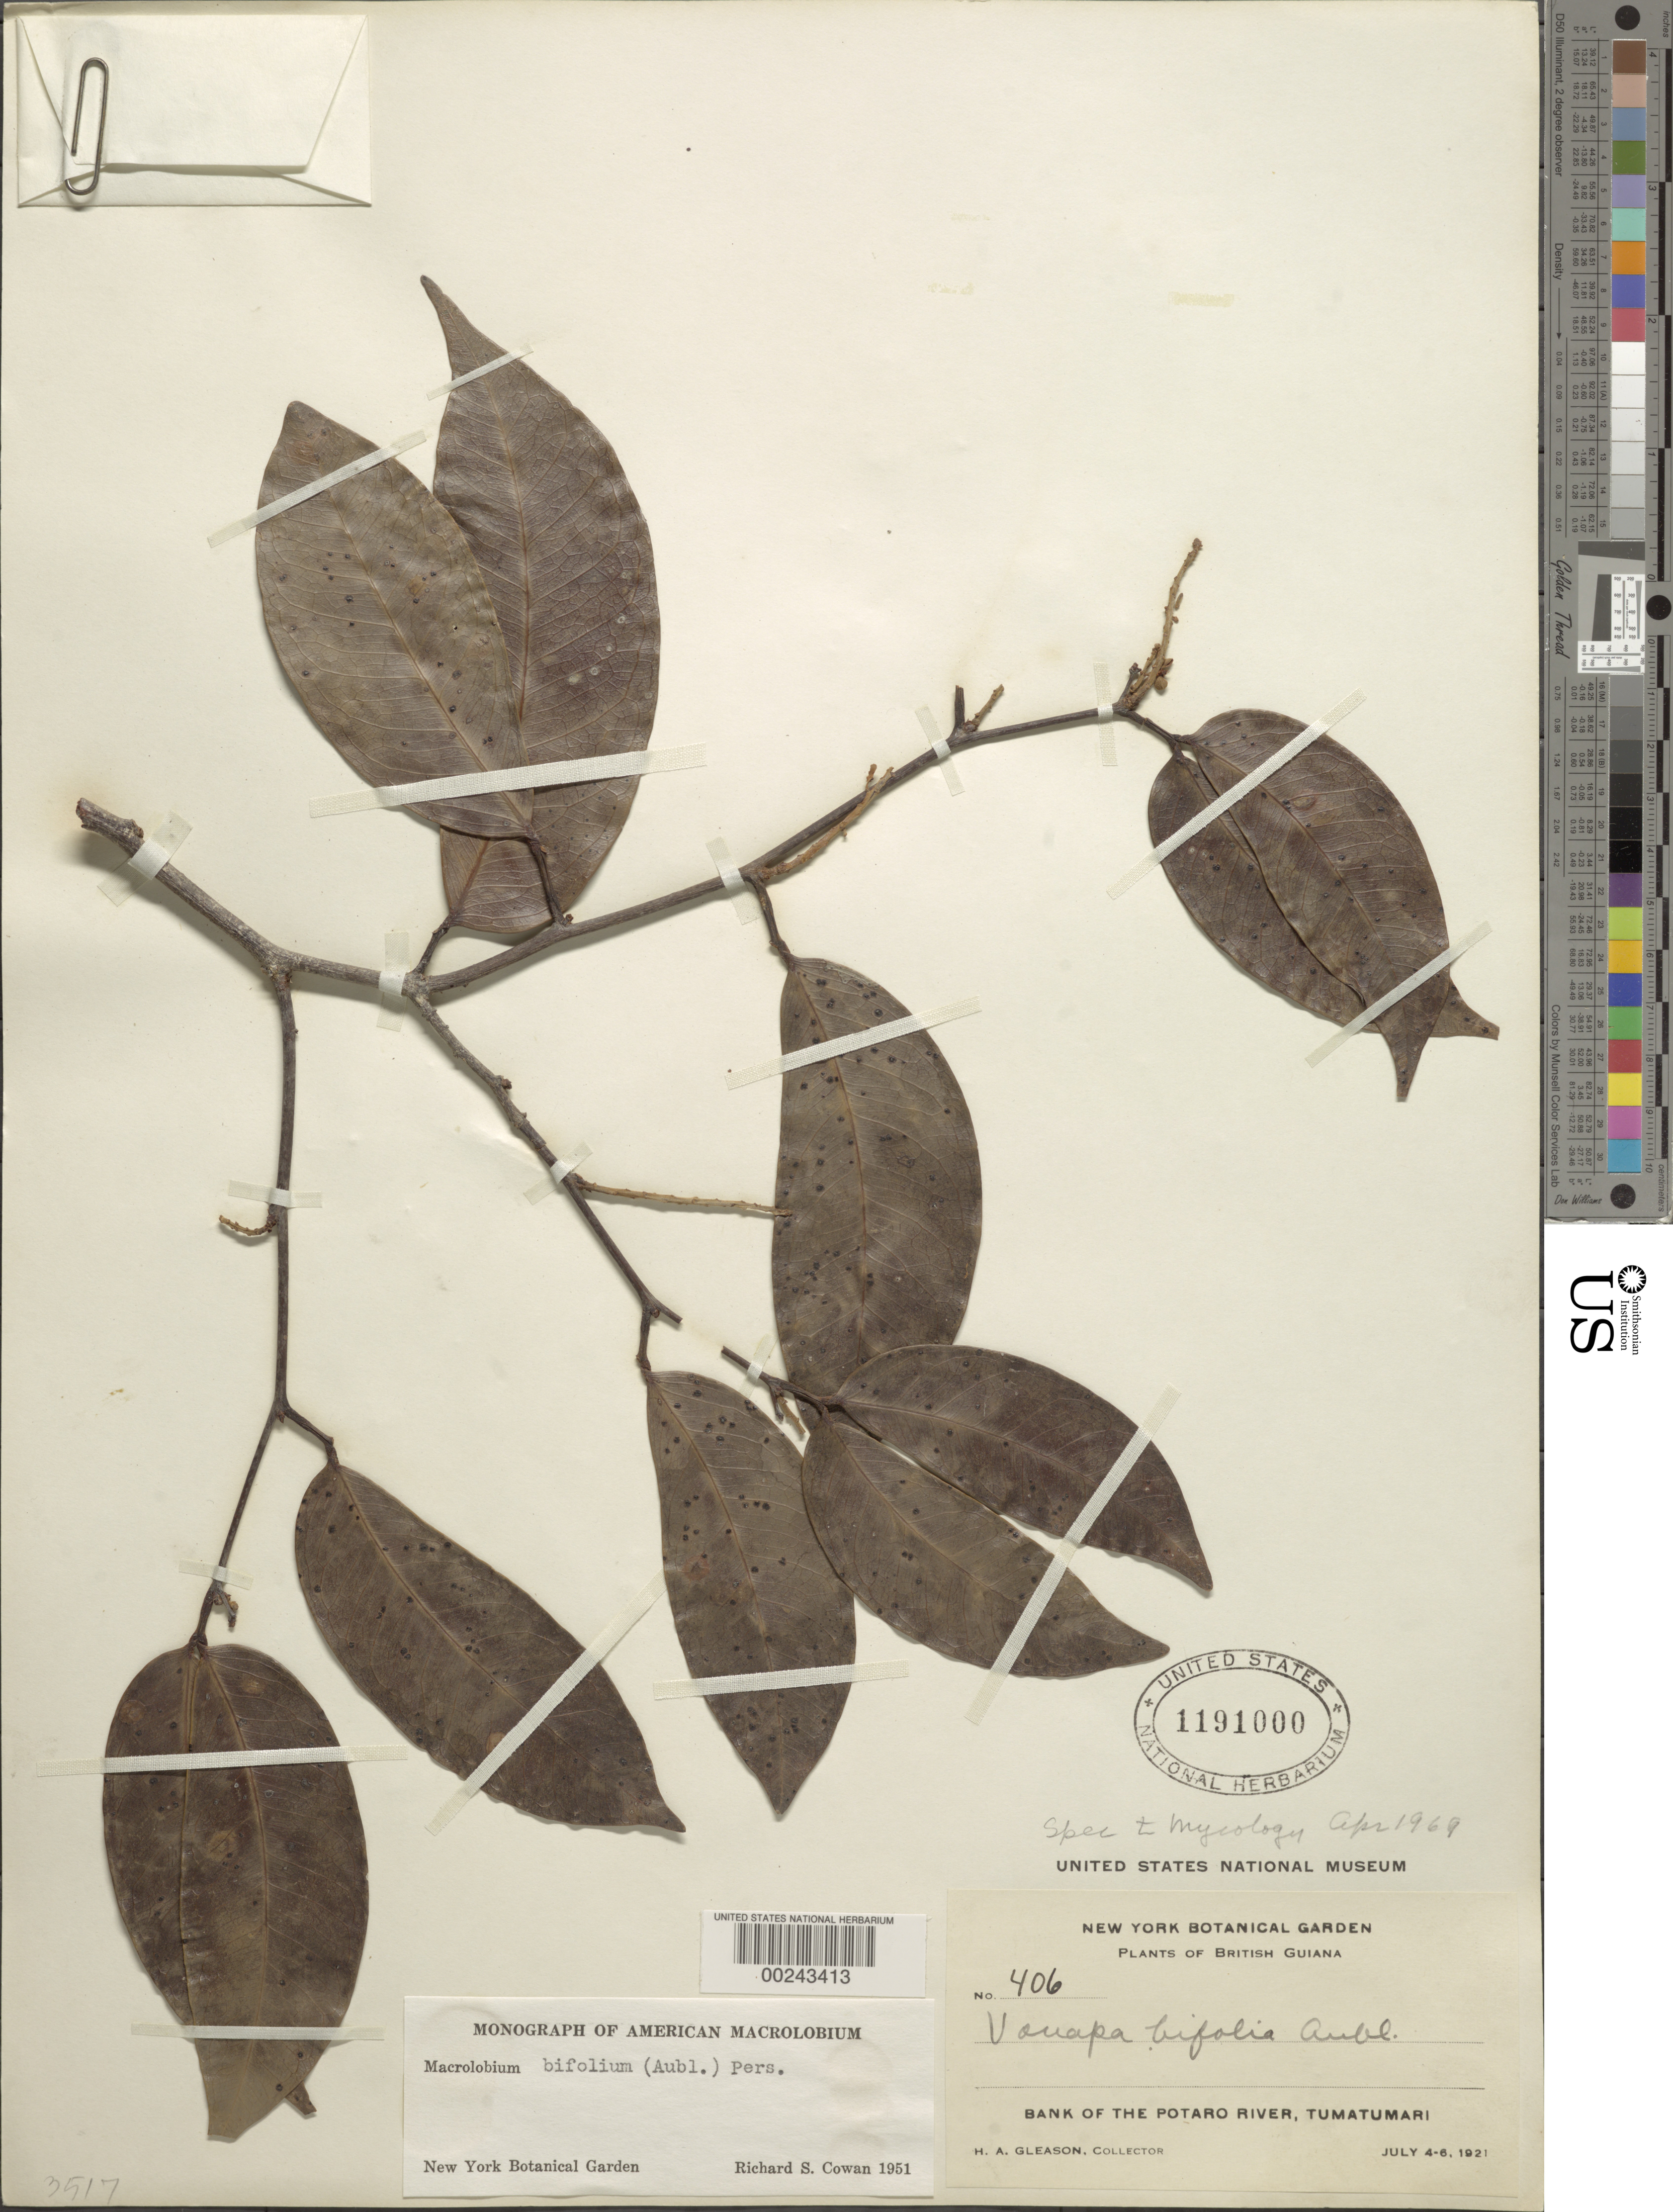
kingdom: Plantae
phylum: Tracheophyta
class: Magnoliopsida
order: Fabales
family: Fabaceae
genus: Macrolobium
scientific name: Macrolobium bifolium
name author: (Aubl.) Pers.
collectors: H. A. Gleason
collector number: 406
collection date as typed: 04 Jul 1921 to 06 Jul 1921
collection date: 1921-07-04/1921-07-06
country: Guyana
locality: Bank of the potaro river, tumatumari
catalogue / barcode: US 1191000